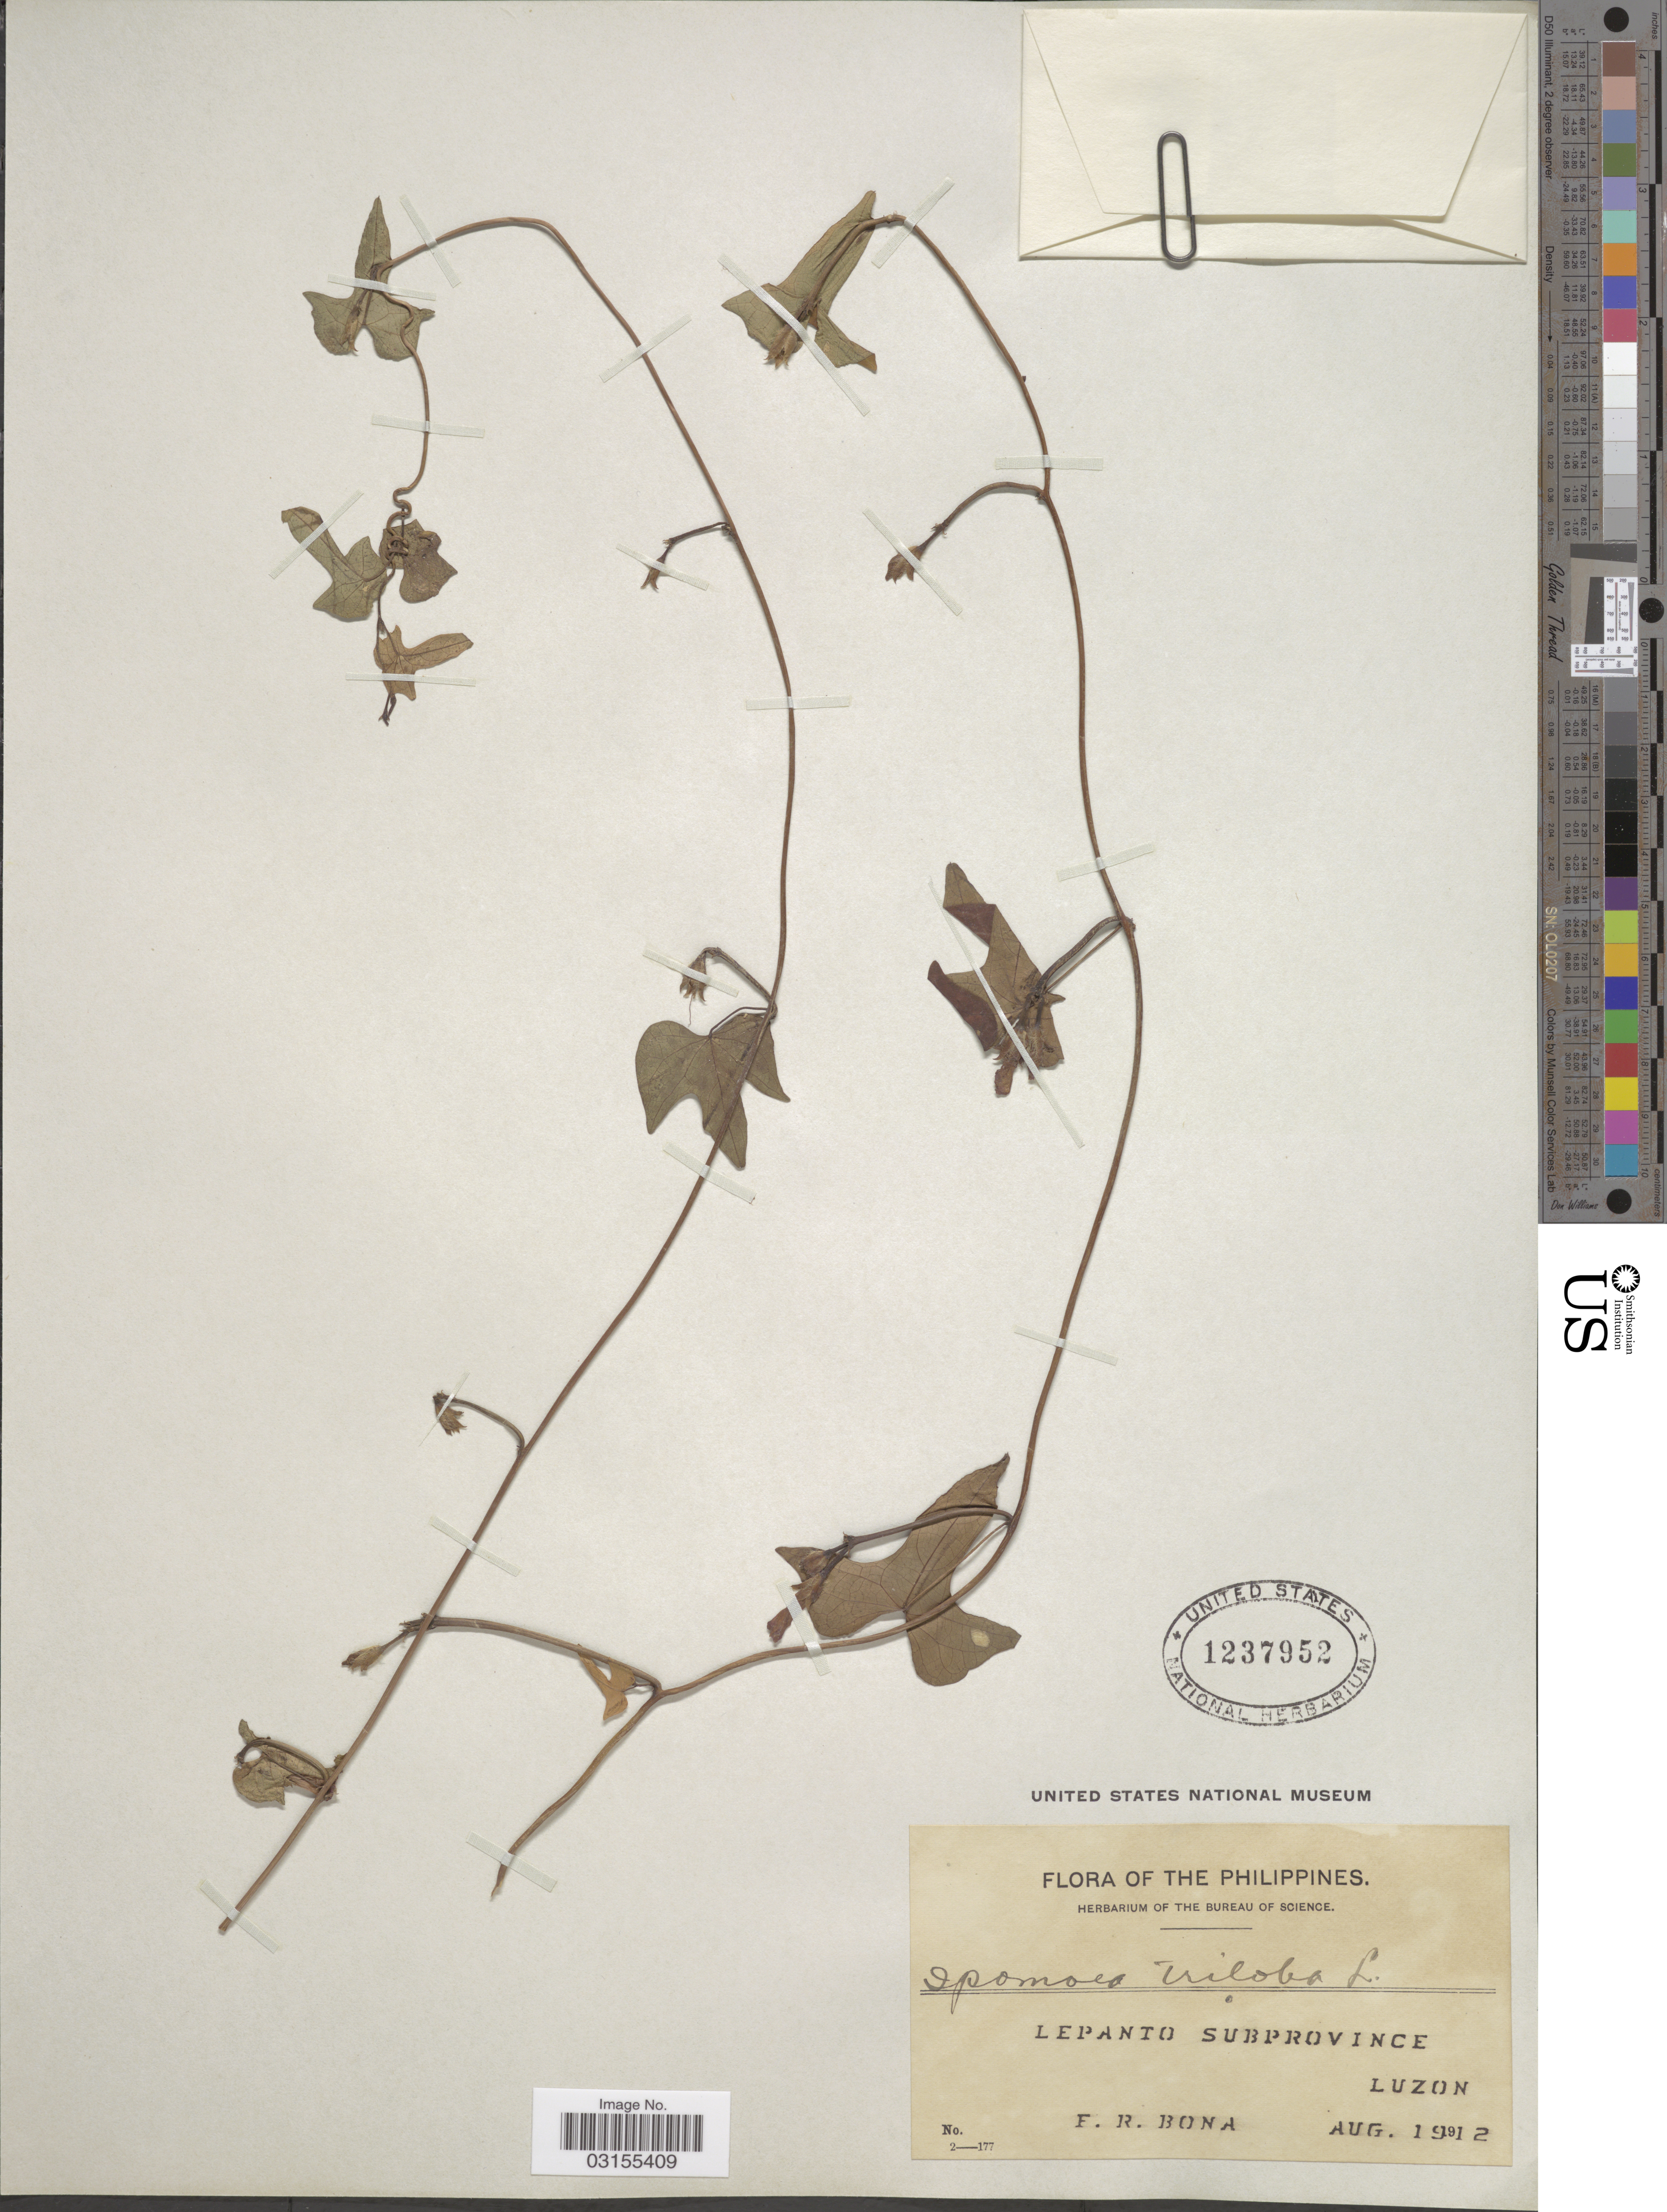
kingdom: Plantae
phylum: Tracheophyta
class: Magnoliopsida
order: Solanales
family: Convolvulaceae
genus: Ipomoea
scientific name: Ipomoea triloba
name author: L.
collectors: F. Bona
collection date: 1912-08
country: Philippines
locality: Lepanto Subprovince, Luzon.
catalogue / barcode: US 1237952